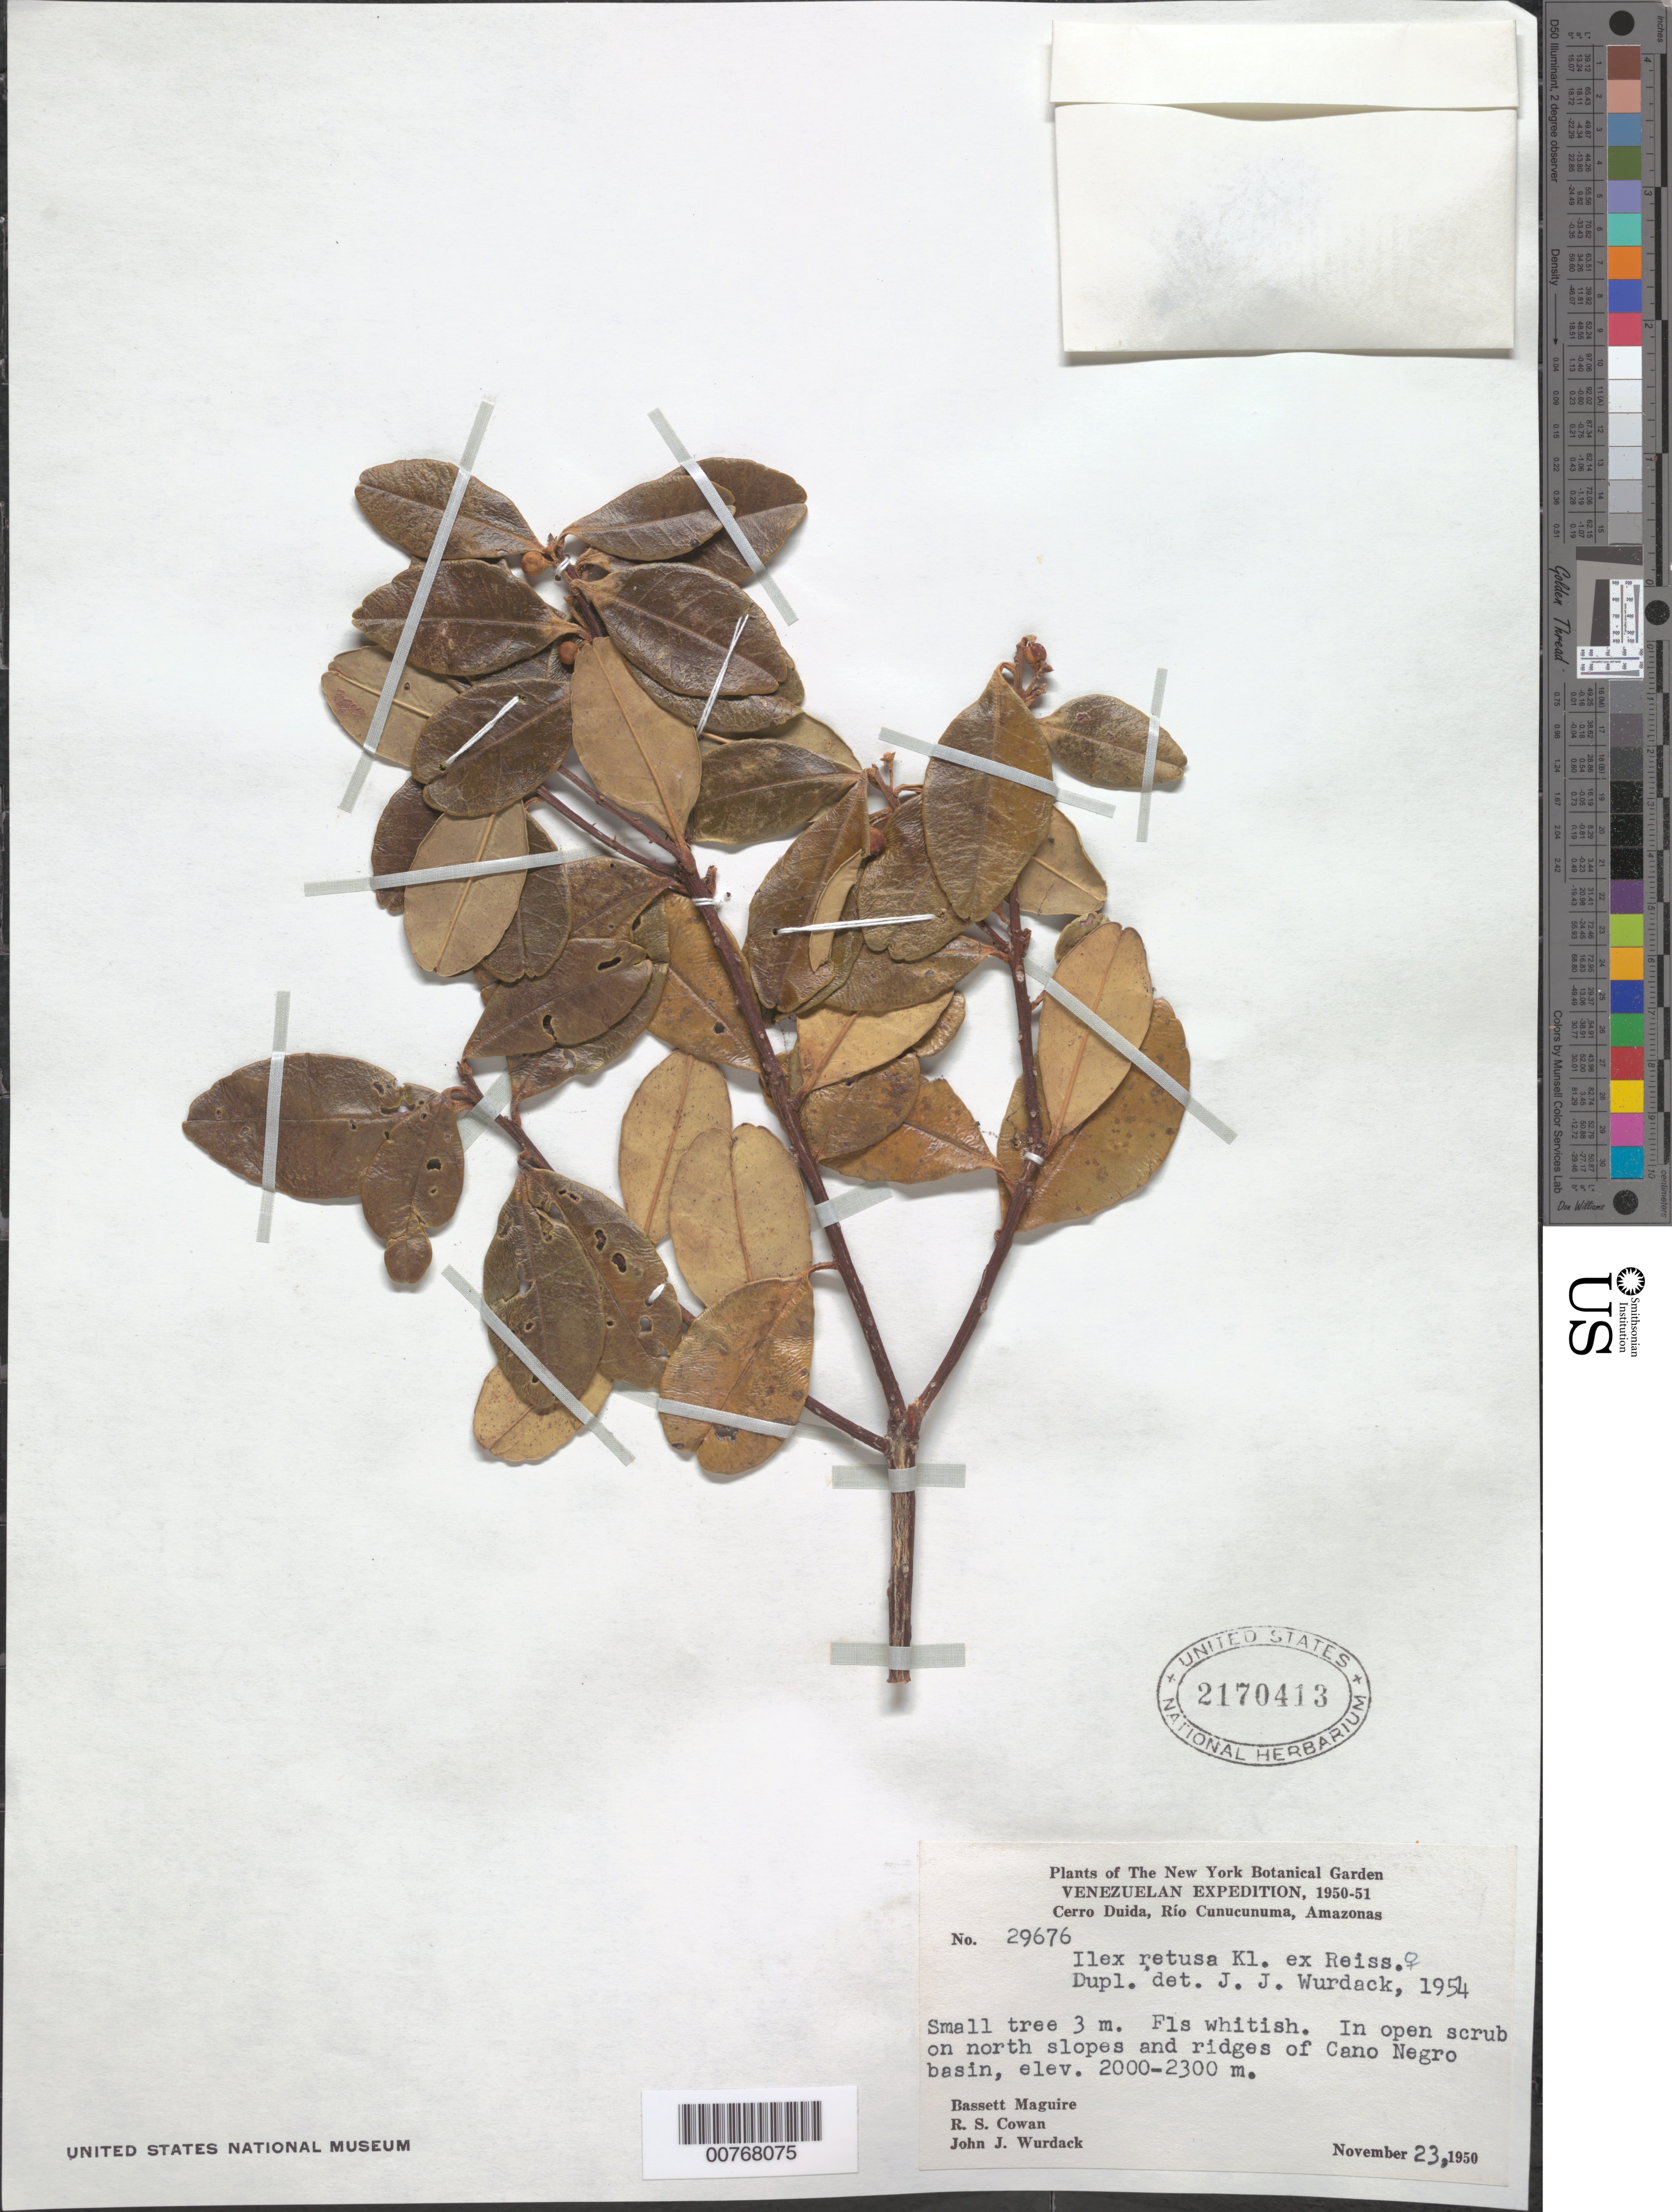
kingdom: Plantae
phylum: Tracheophyta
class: Magnoliopsida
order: Aquifoliales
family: Aquifoliaceae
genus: Ilex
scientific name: Ilex retusa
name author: Klotzsch ex Reissek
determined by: Wurdack, John J., (US), US (UNITED STATES)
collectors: B. Maguire, R. S. Cowan & J. J. Wurdack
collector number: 29676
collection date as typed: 23-Nov-50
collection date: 1950-11-23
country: Venezuela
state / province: Amazonas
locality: Cerro Duida, Río Cunucunuma, north slopes and ridges of Caño Negro basin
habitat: Open scrub on north slopes and ridges of canyon basin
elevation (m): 2000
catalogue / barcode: US 2170413